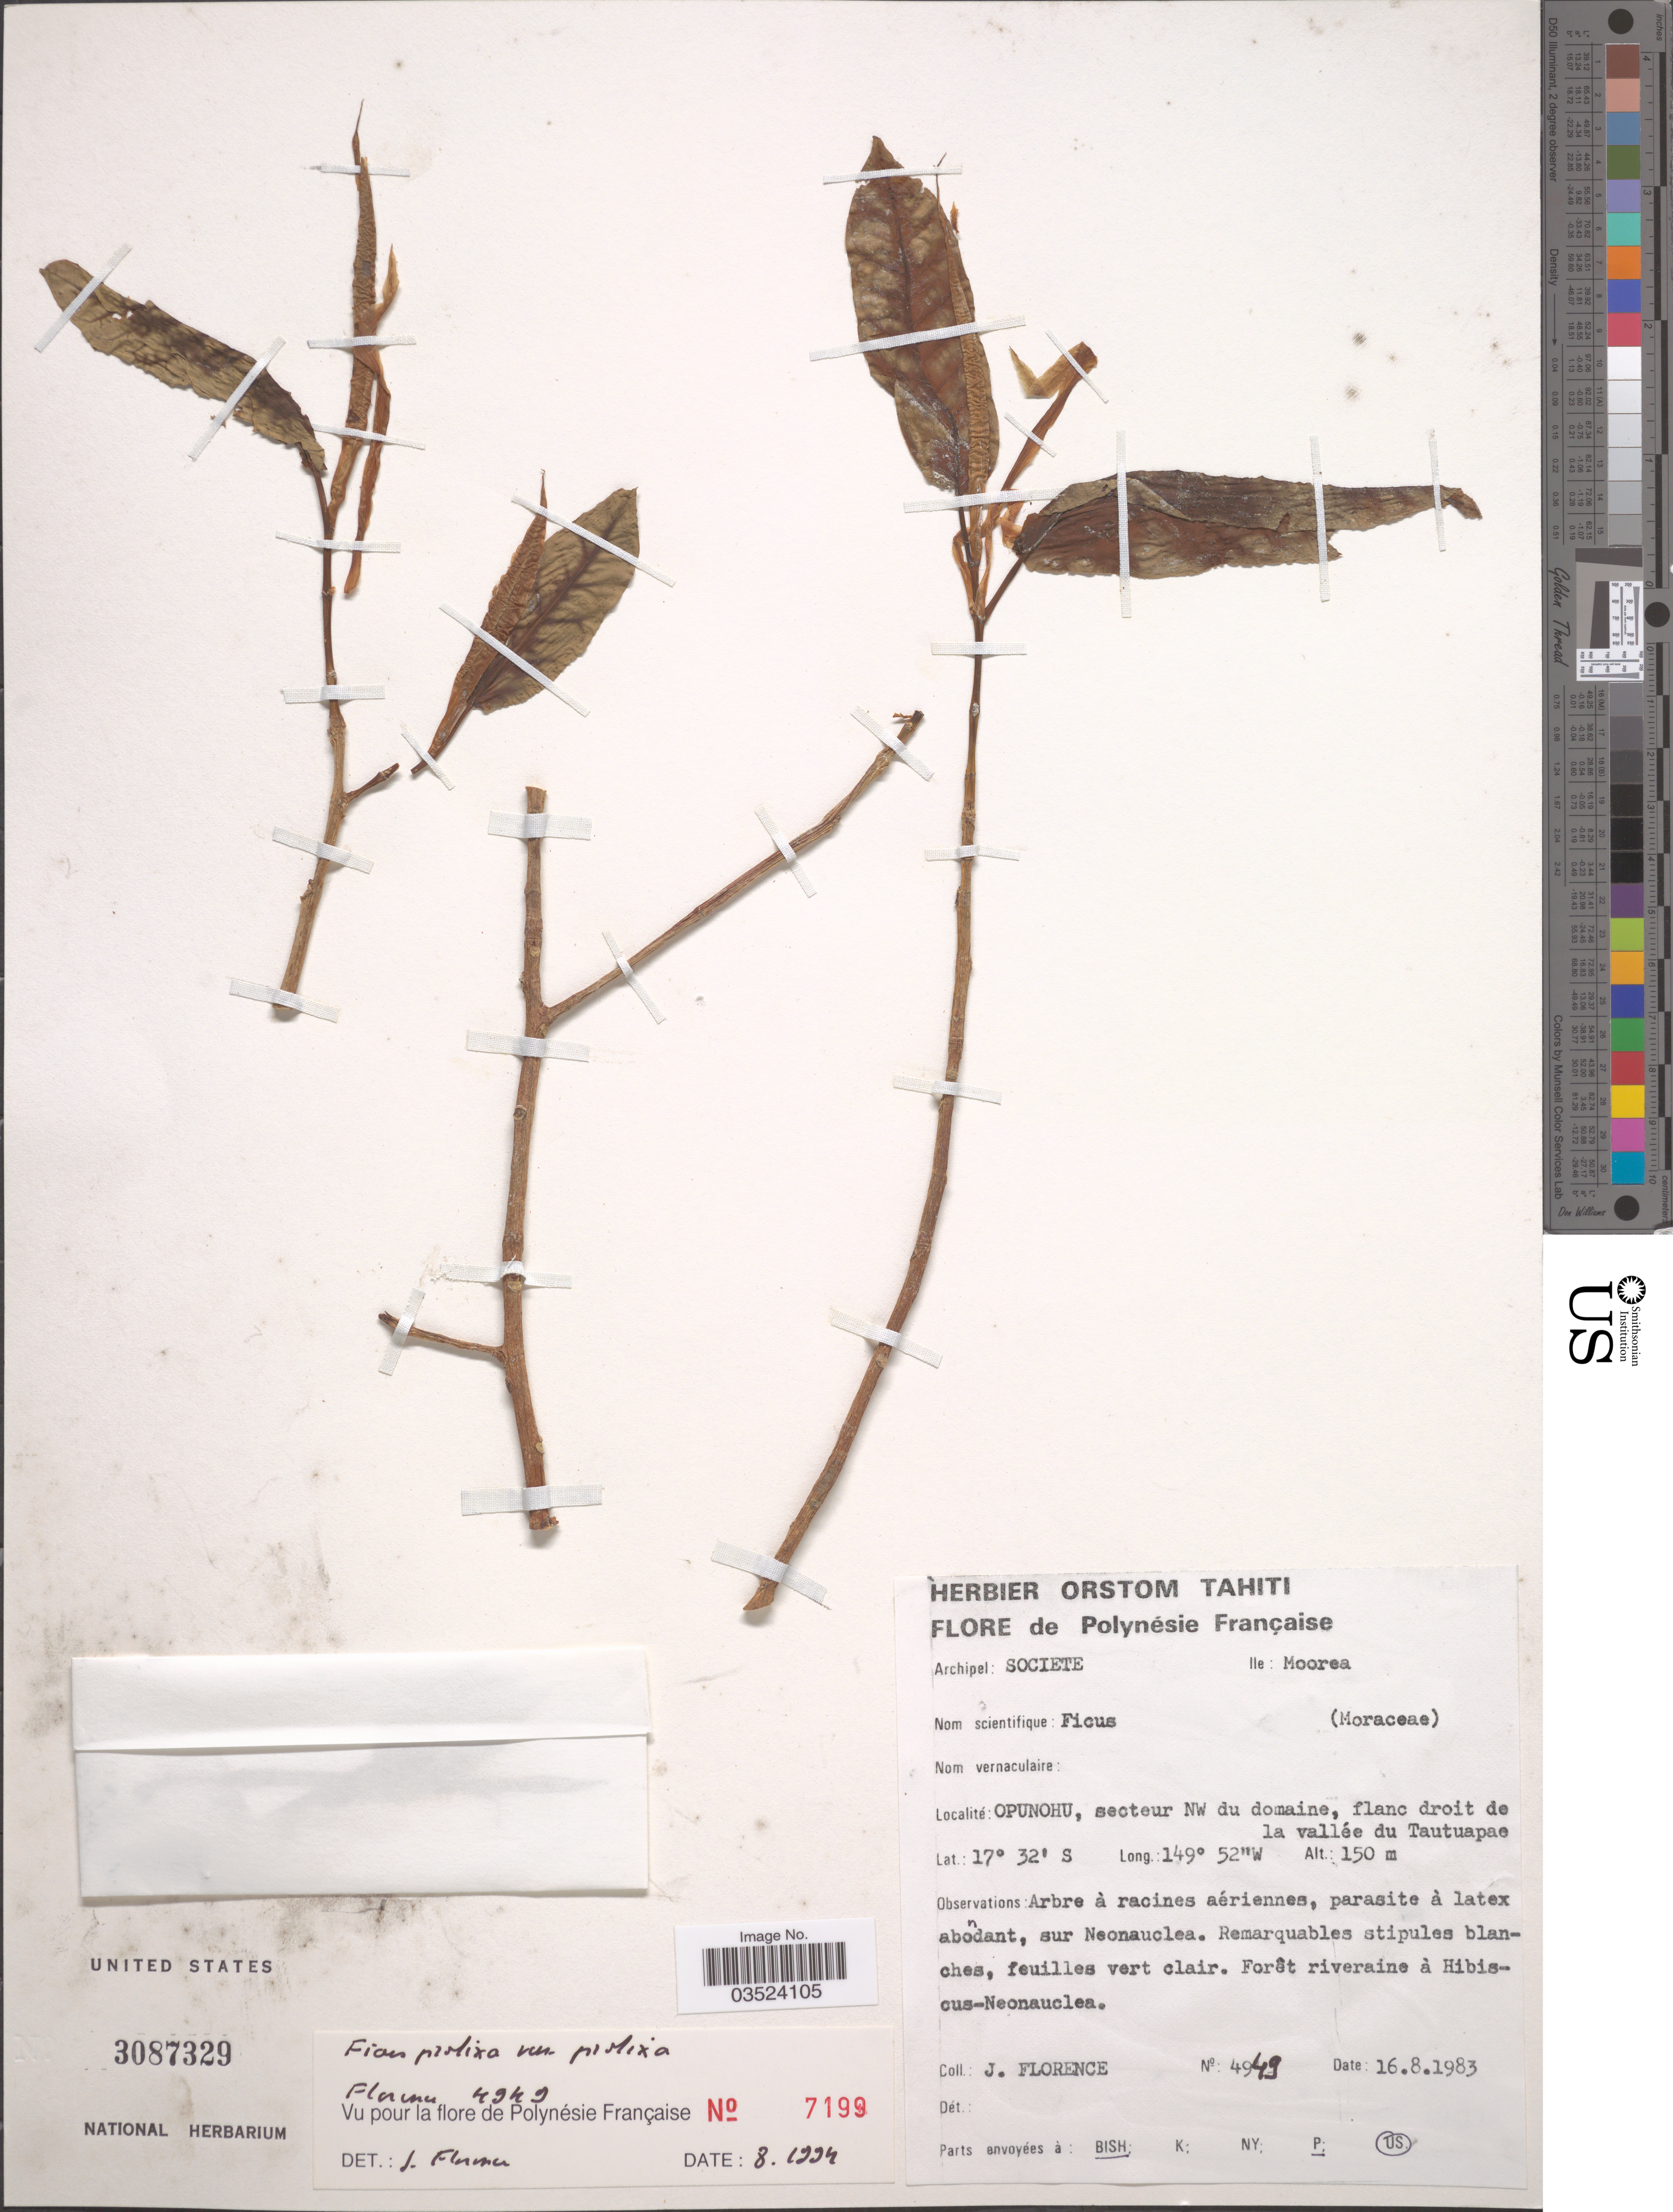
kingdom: Plantae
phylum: Tracheophyta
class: Magnoliopsida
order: Rosales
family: Moraceae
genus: Ficus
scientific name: Ficus prolixa var. prolixa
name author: G. Forst.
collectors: J. Florence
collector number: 4949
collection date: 1983-08-16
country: French Polynesia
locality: Archipel: Societe. IIe: Moorea. Opunohu, secteur NW du domaine, flanc droit de la vallée du Tautuapae.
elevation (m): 150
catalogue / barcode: US 3087329